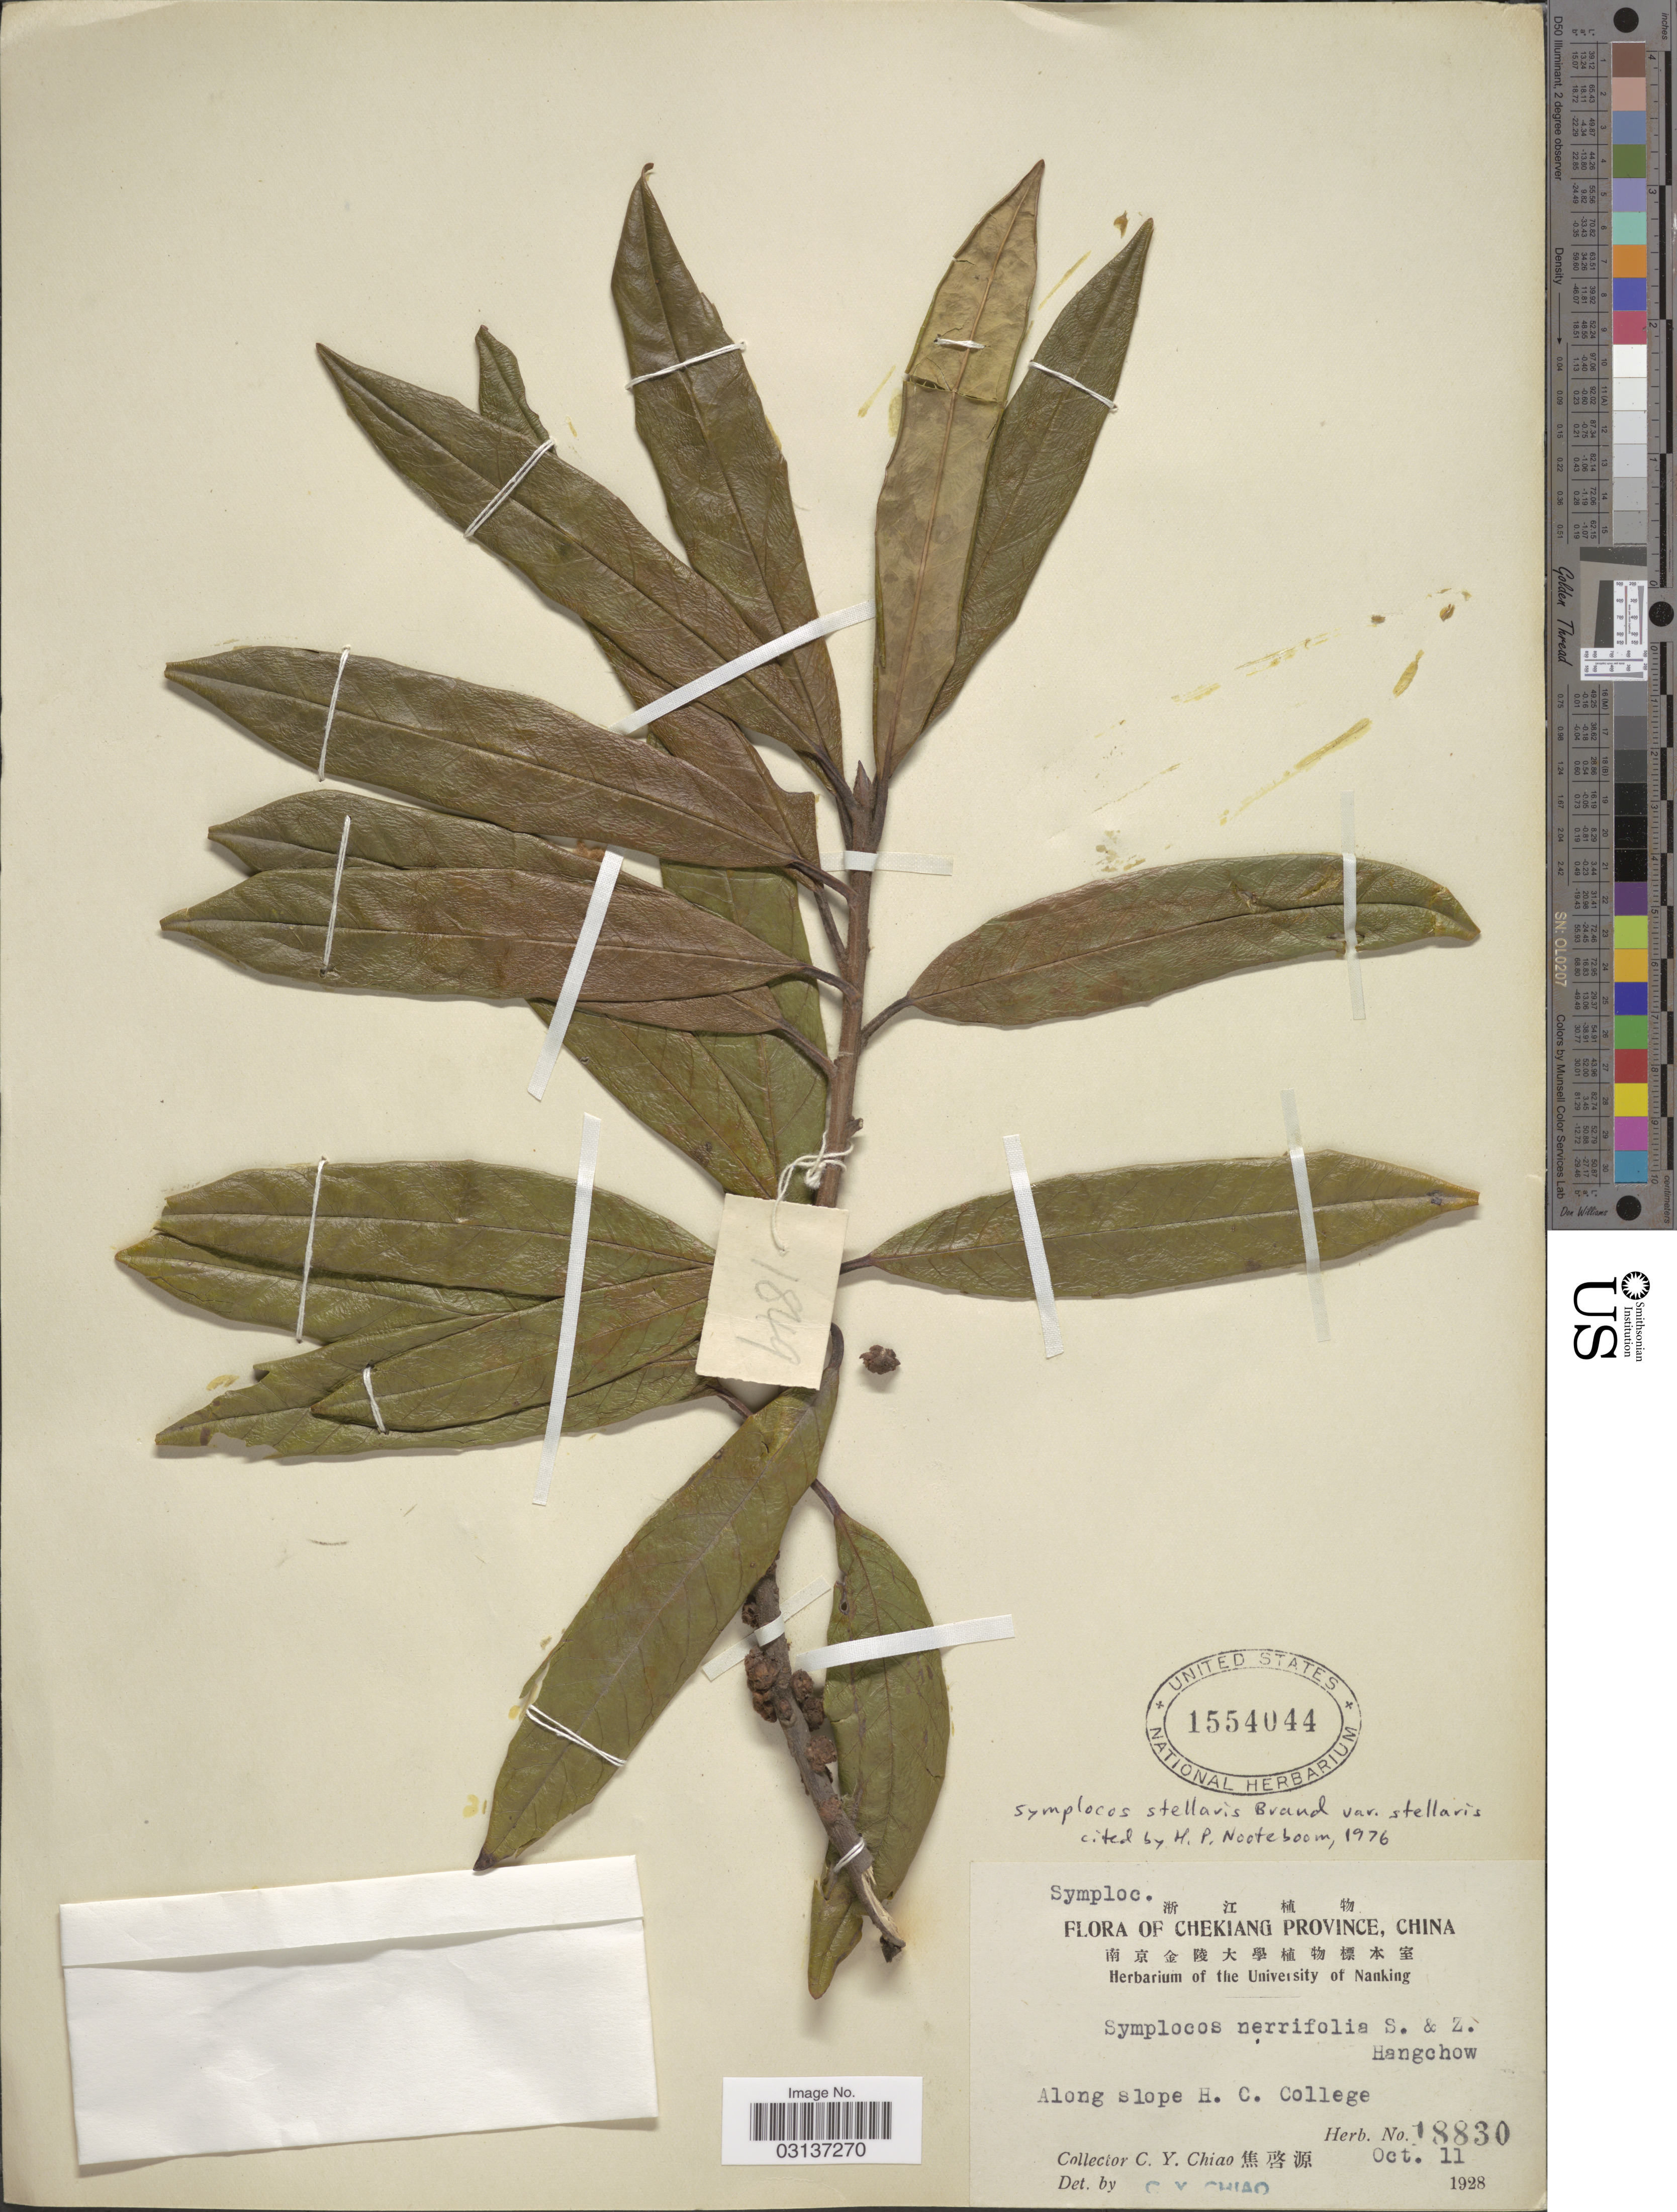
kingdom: Plantae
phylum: Tracheophyta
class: Magnoliopsida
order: Ericales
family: Symplocaceae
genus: Symplocos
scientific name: Symplocos stellaris var. stellaris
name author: Brand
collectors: C. Y. Chiao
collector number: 18830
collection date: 1928-10-11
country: China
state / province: Zhejiang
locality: Chekiang Province. Hangchow. Along slope H. C. College.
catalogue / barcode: US 1554044